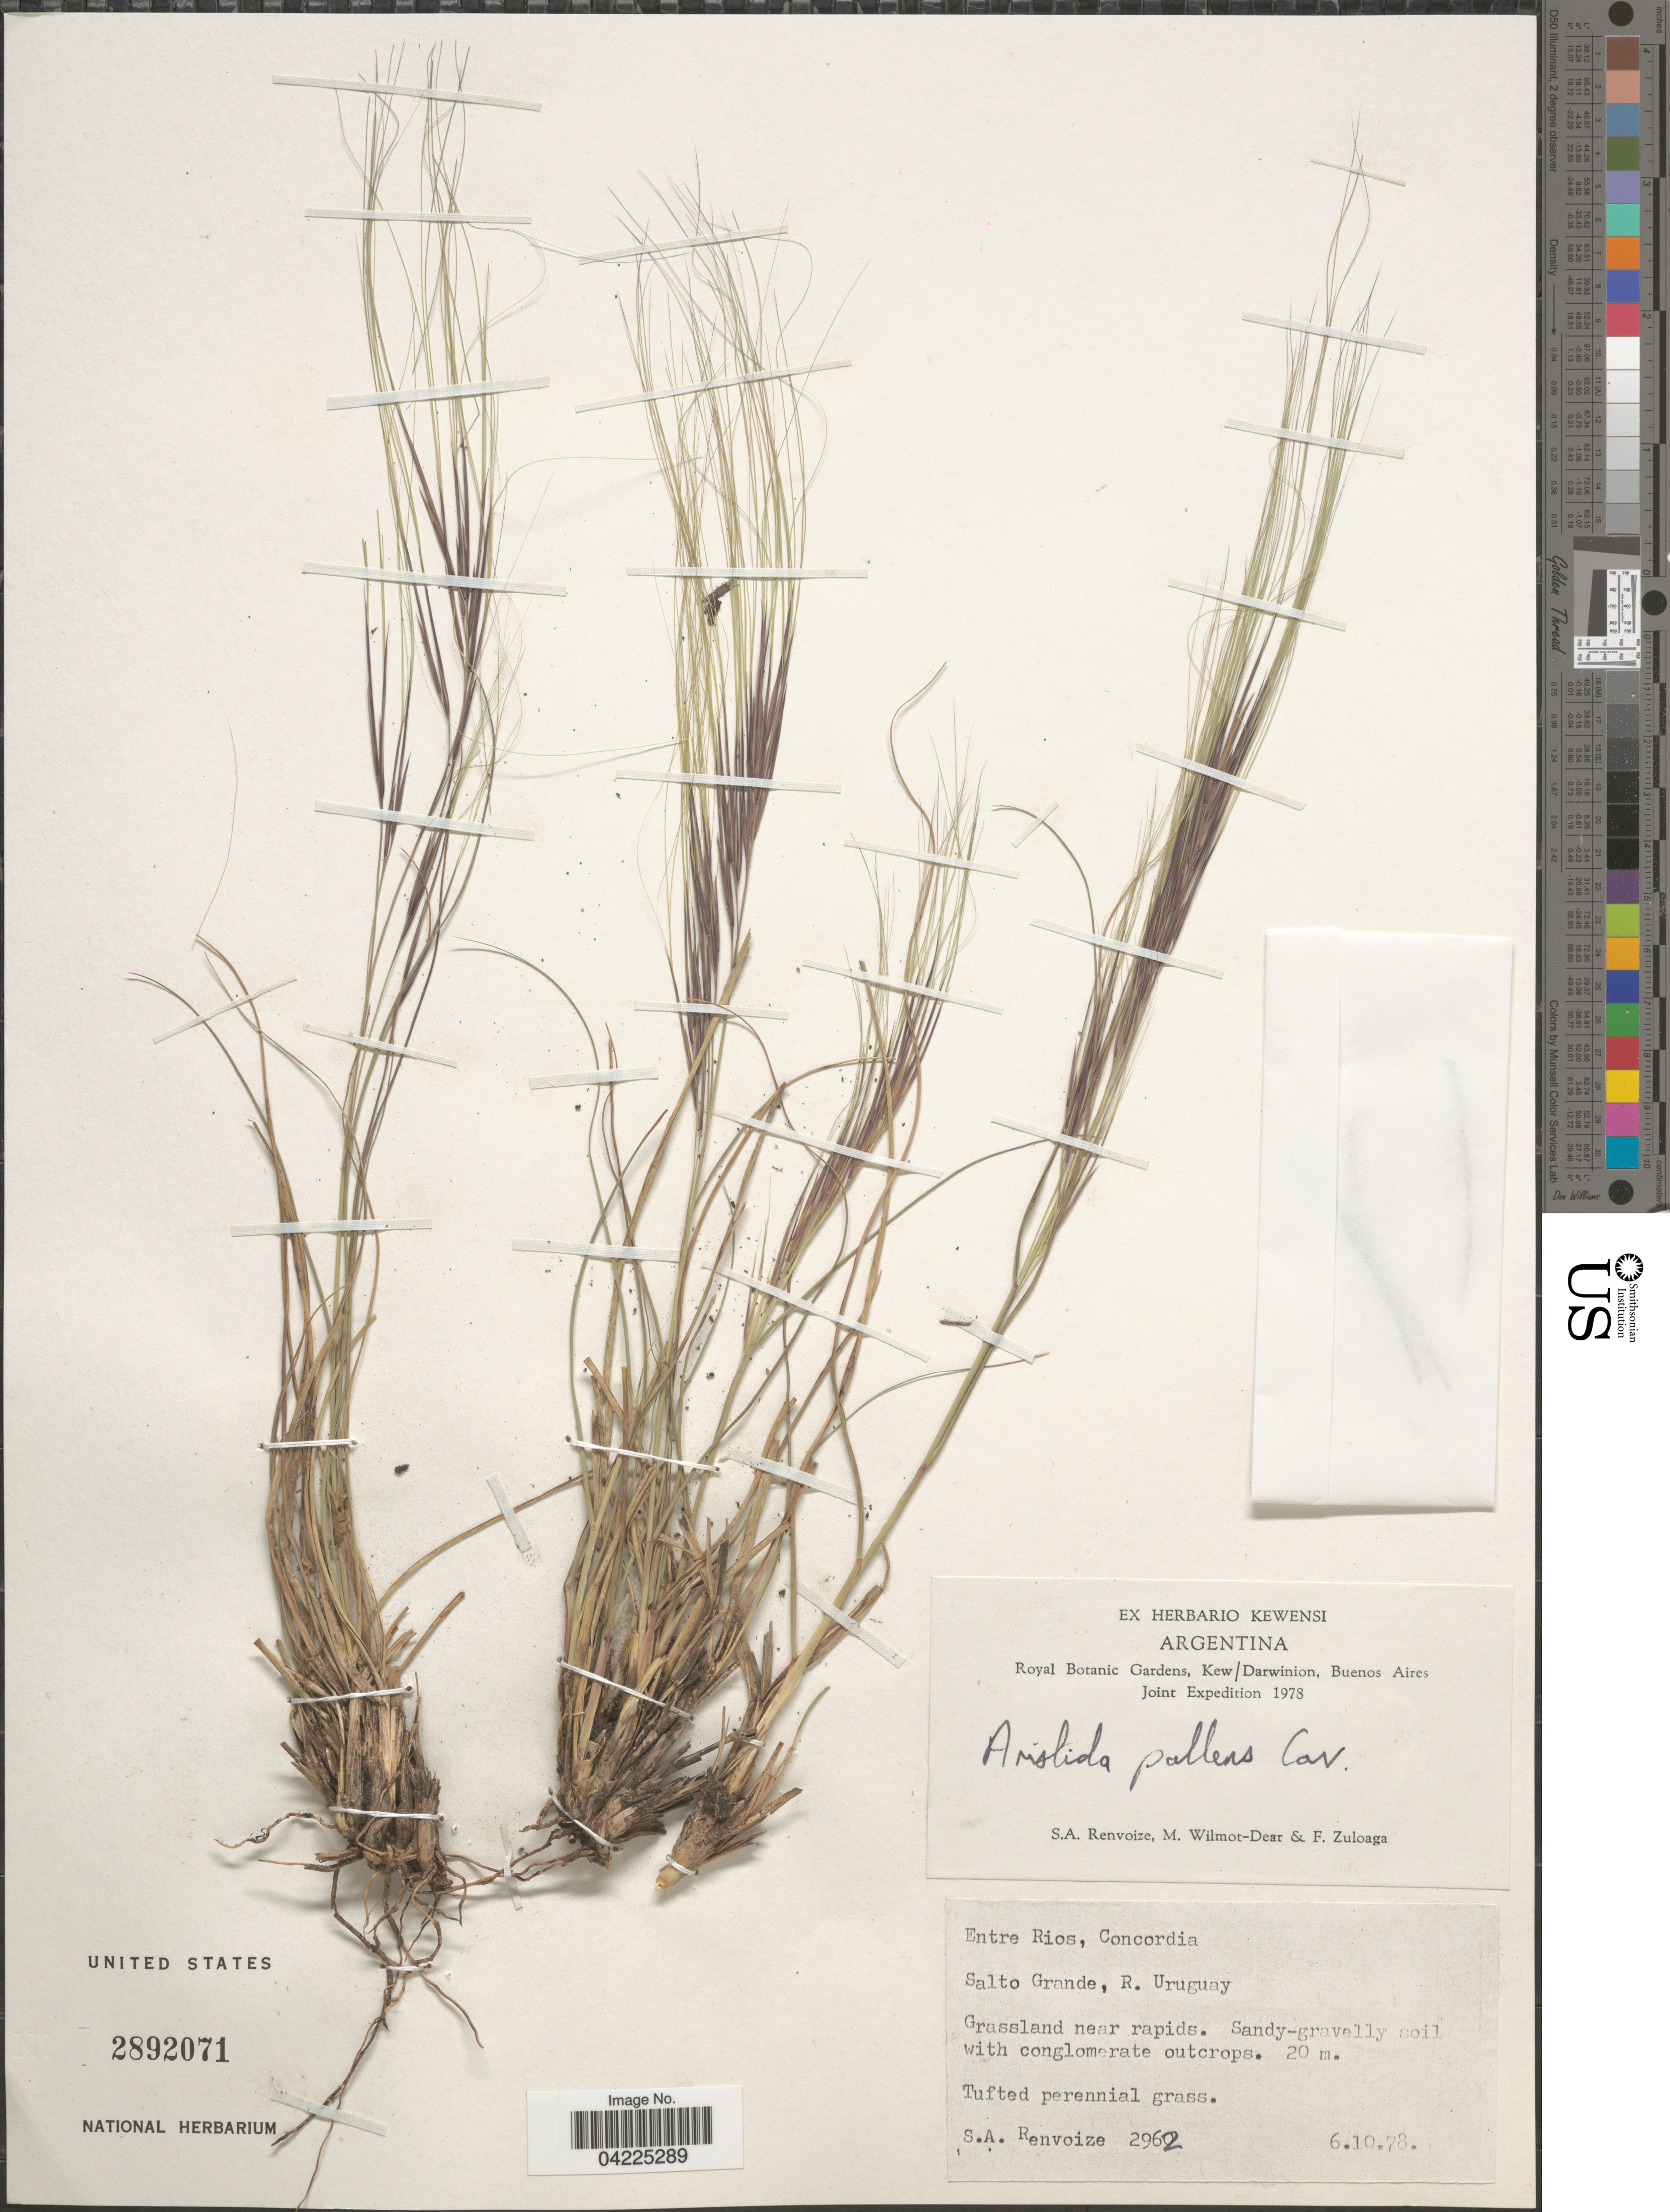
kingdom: Plantae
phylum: Tracheophyta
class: Liliopsida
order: Poales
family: Poaceae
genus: Aristida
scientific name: Aristida pallens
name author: Cav.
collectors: S. A. Renvoize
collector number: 2962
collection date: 1978-10-06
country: Argentina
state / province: Entre Rios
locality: Royal Botanic Gardens, Kew / Darwinion, Buenos Aires Joint Expedition 1978. Entre Ríos, Concordia. Salto Grande, R. Uruguay.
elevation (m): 20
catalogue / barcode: US 2892071